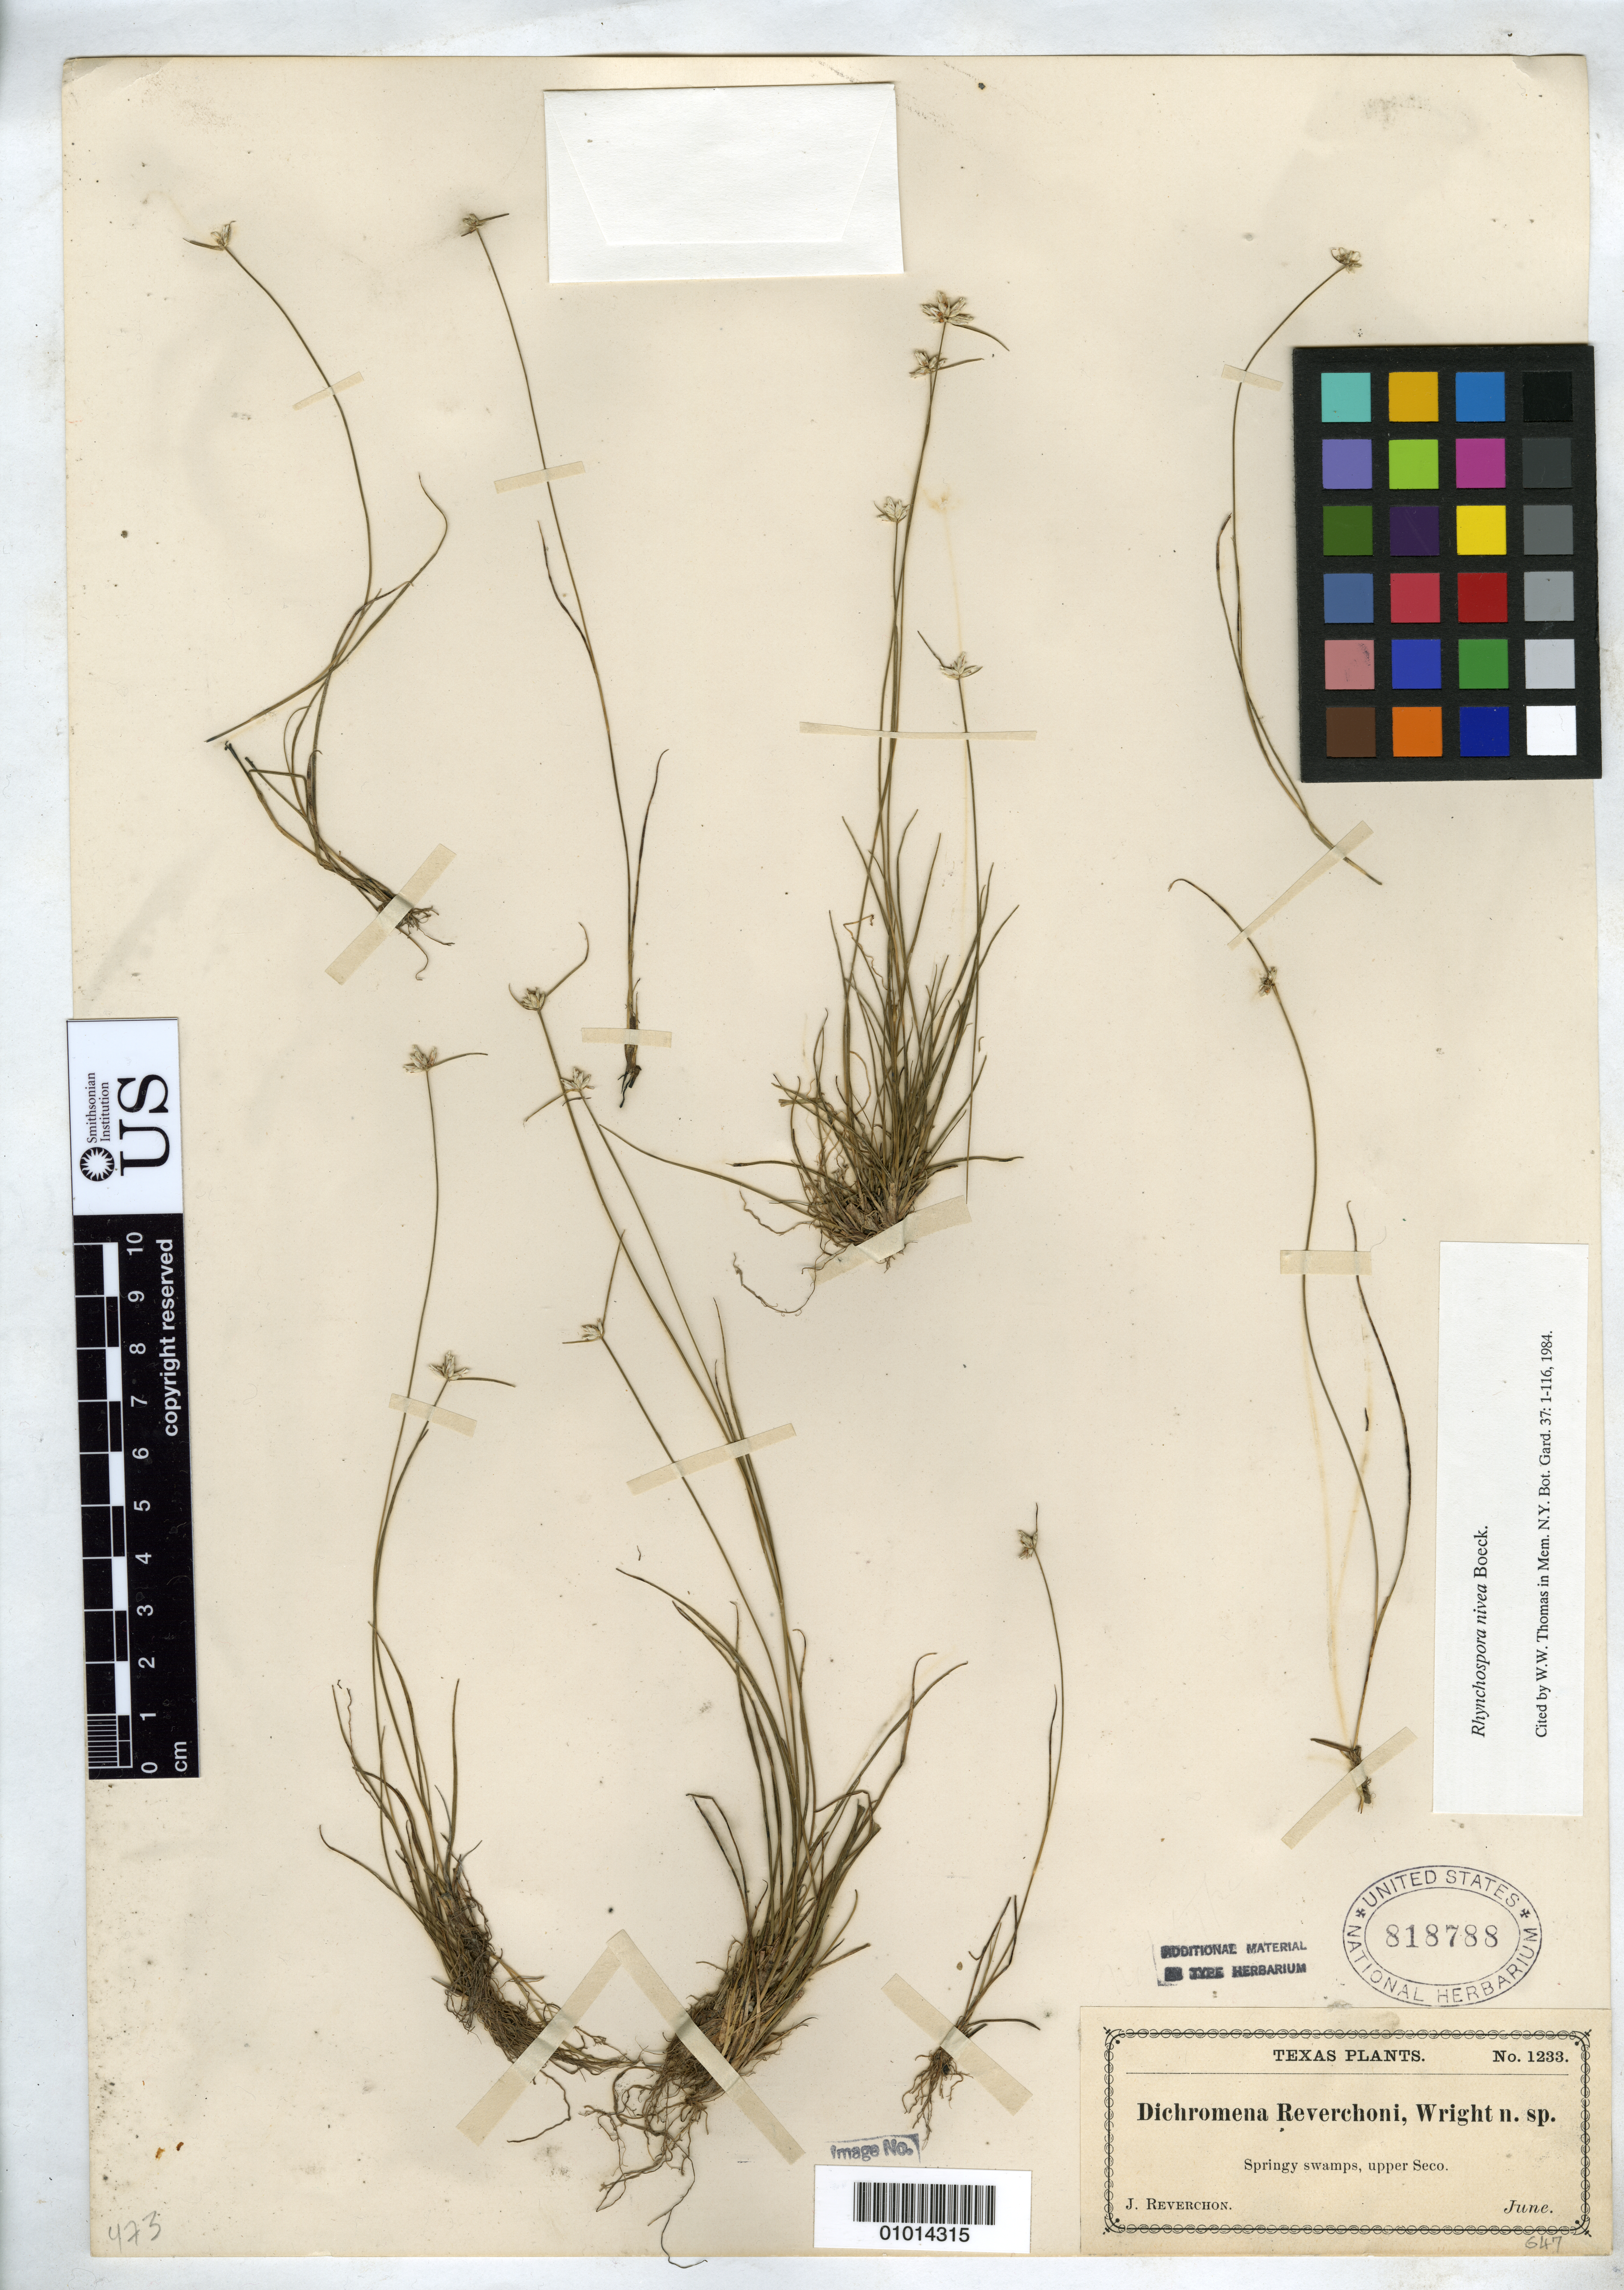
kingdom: Plantae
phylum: Tracheophyta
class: Liliopsida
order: Poales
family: Cyperaceae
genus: Dichromena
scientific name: Dichromena reverchonii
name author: S.H. Wright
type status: Syntype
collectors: J. Reverchon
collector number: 1233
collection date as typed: Jun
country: United States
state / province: Texas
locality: Springy swamps, upper Secco.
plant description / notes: Specific epithet published as "Reverchoni".; Specimen ex John Donnell Smith herbarium.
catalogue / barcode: US 818788